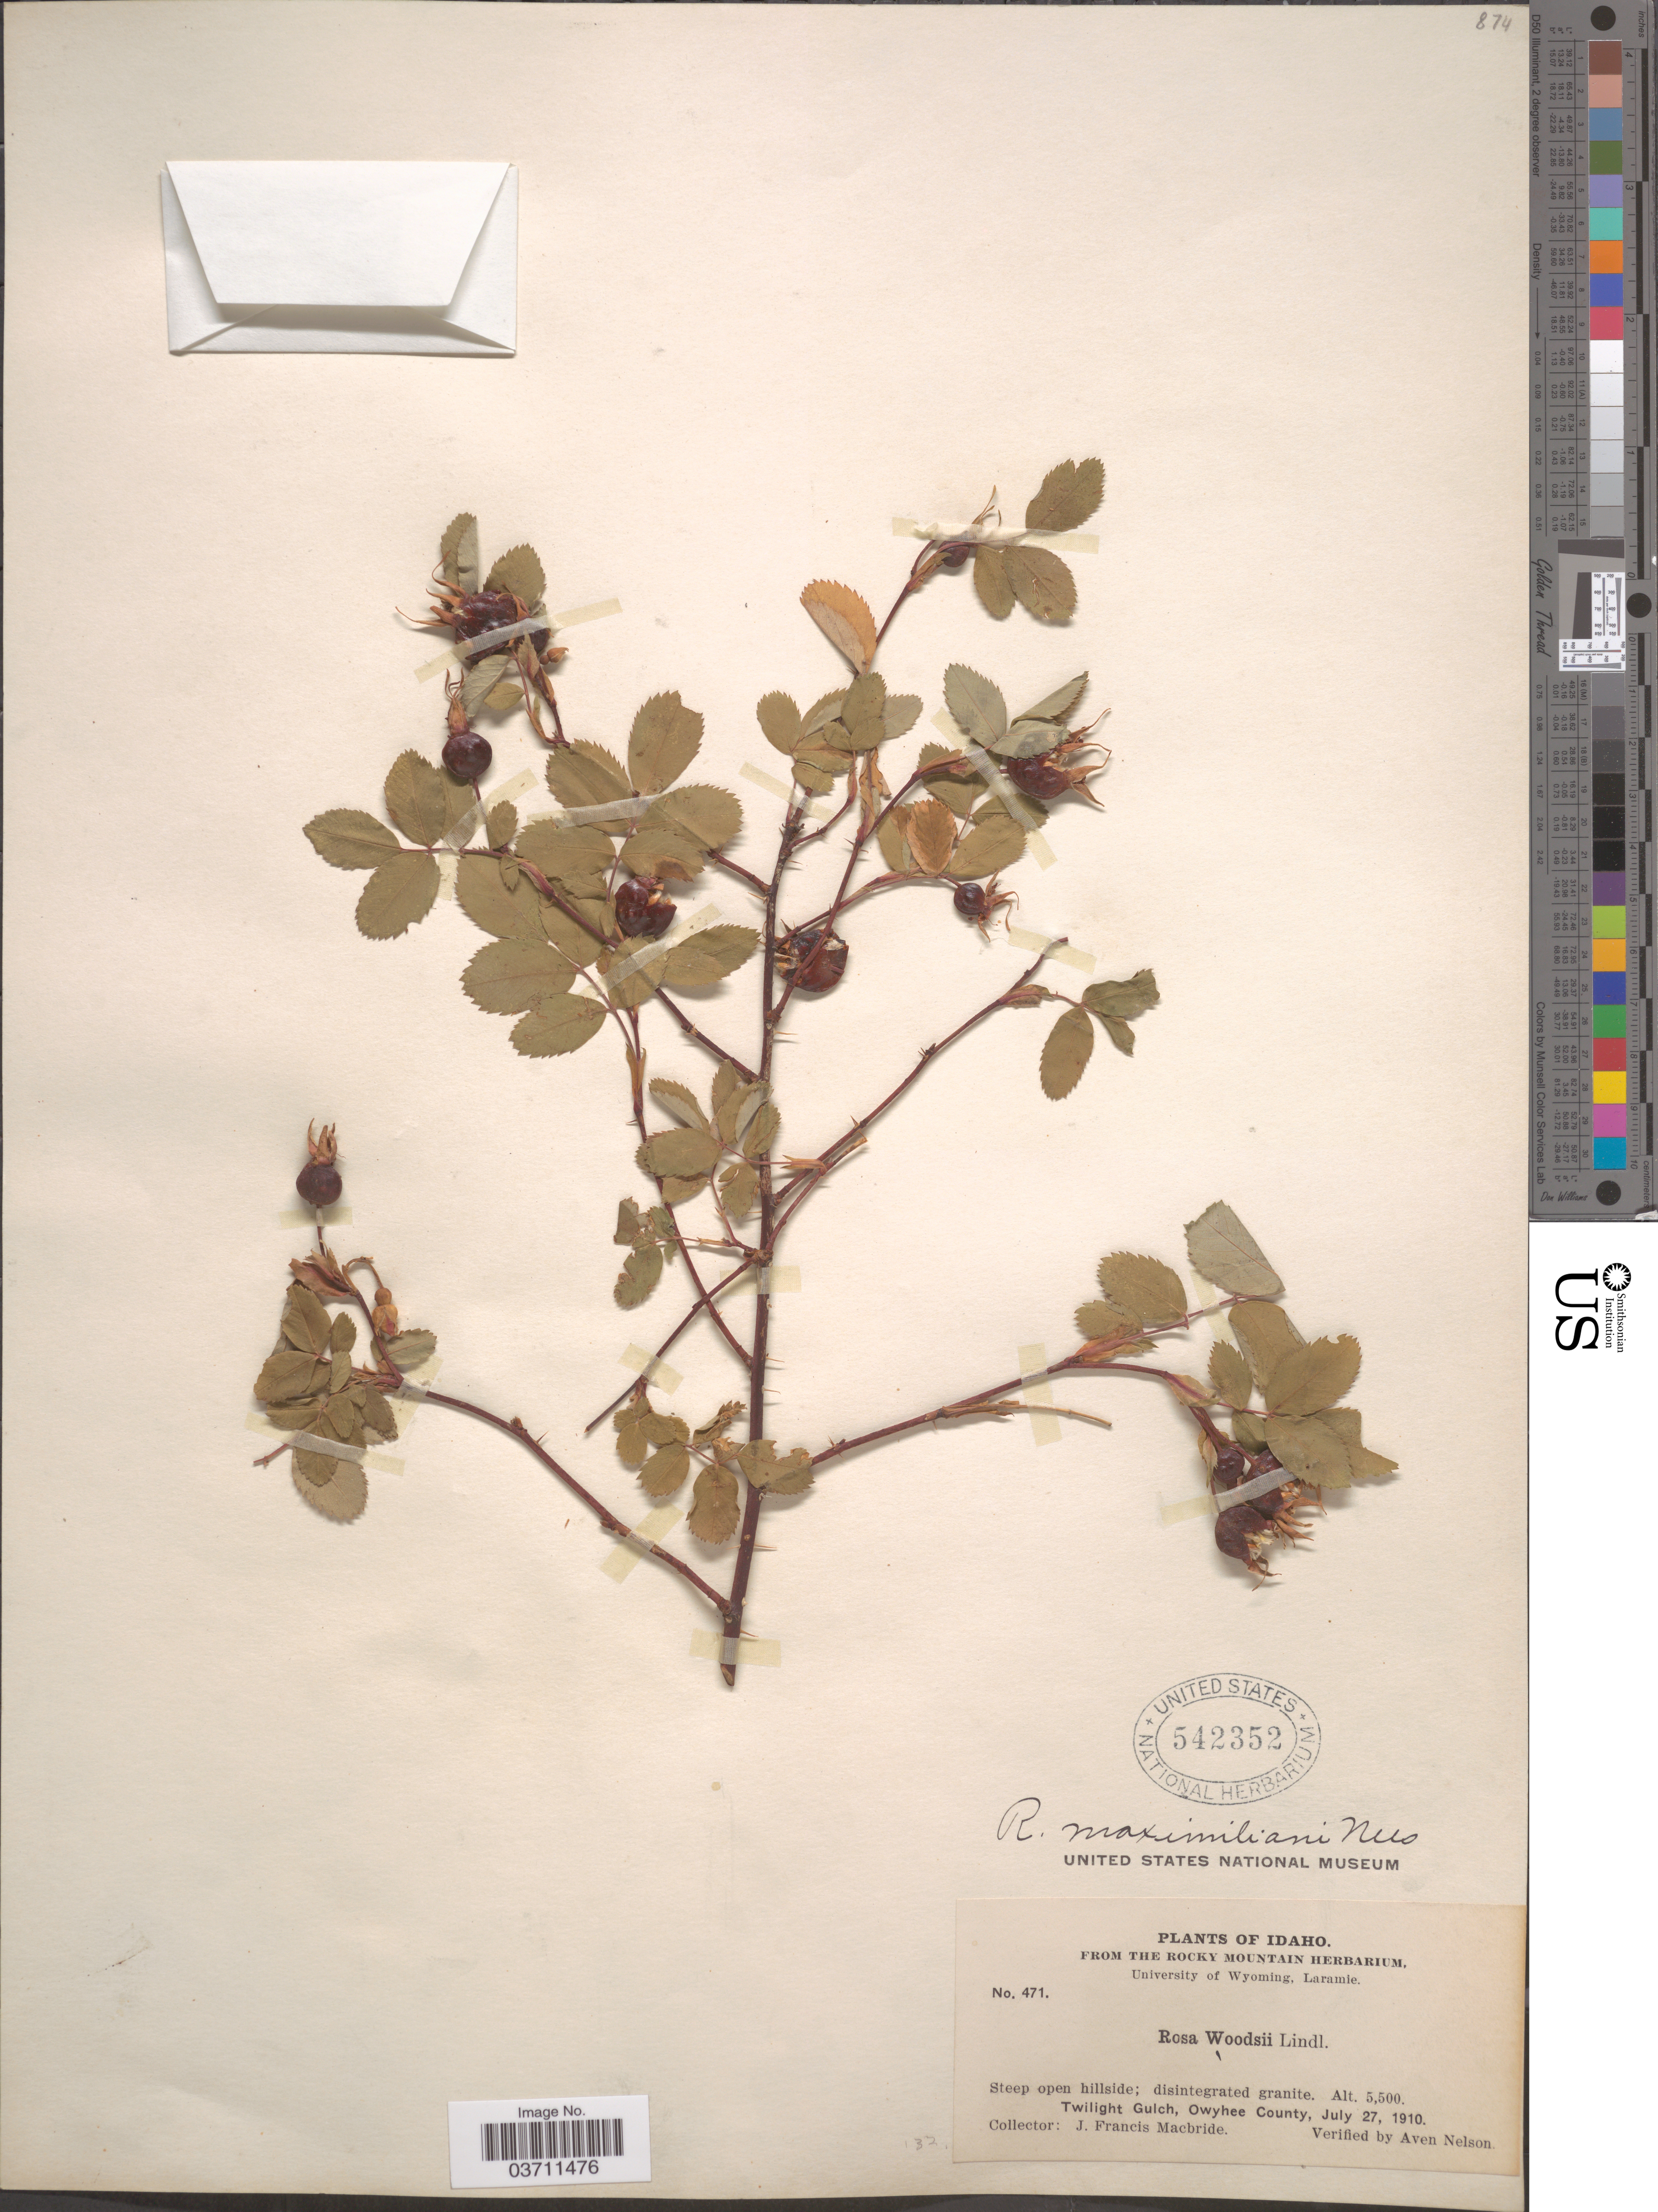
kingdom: Plantae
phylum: Tracheophyta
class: Magnoliopsida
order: Rosales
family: Rosaceae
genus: Rosa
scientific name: Rosa maximiliani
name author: Nees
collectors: J. F. Macbride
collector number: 471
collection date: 1910-07-27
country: United States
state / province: Idaho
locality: Twilight Gulch, Owyhee County.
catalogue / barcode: US 542352